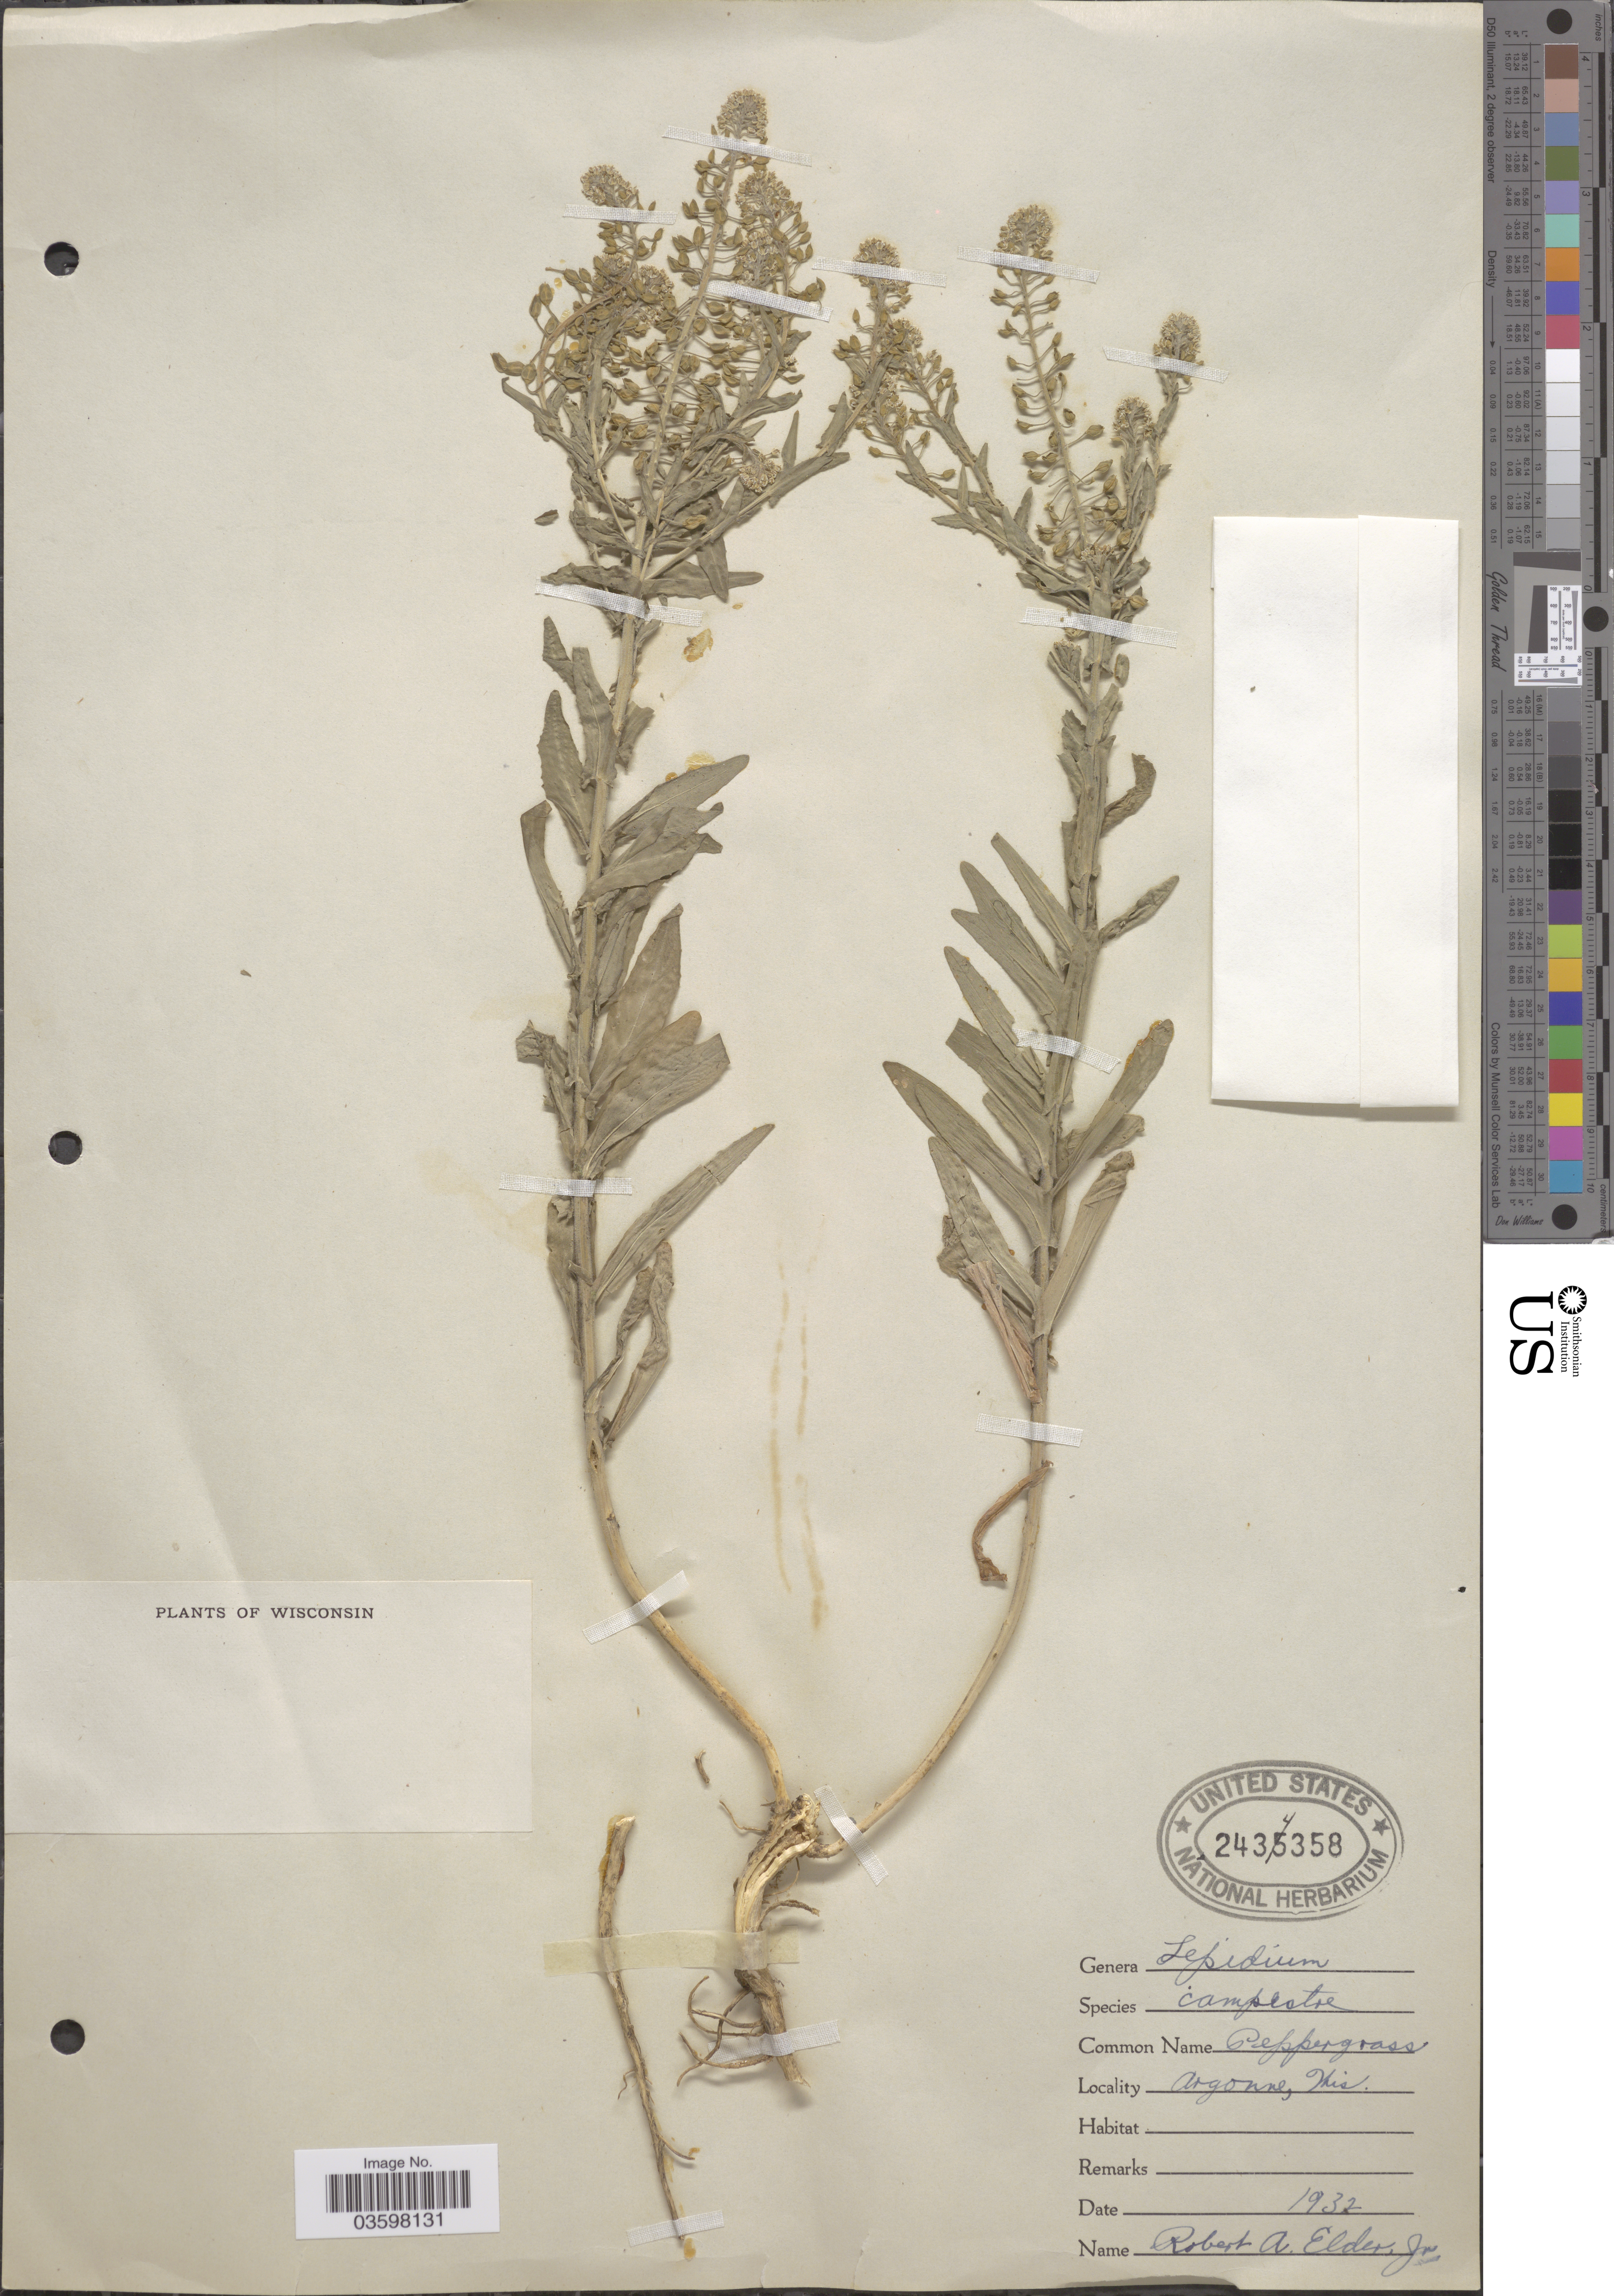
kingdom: Plantae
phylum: Tracheophyta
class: Magnoliopsida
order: Brassicales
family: Brassicaceae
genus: Lepidium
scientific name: Lepidium campestre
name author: (L.) W.T. Aiton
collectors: R. E. Elder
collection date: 1932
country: United States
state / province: Wisconsin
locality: Argonne.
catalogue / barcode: US 2434358